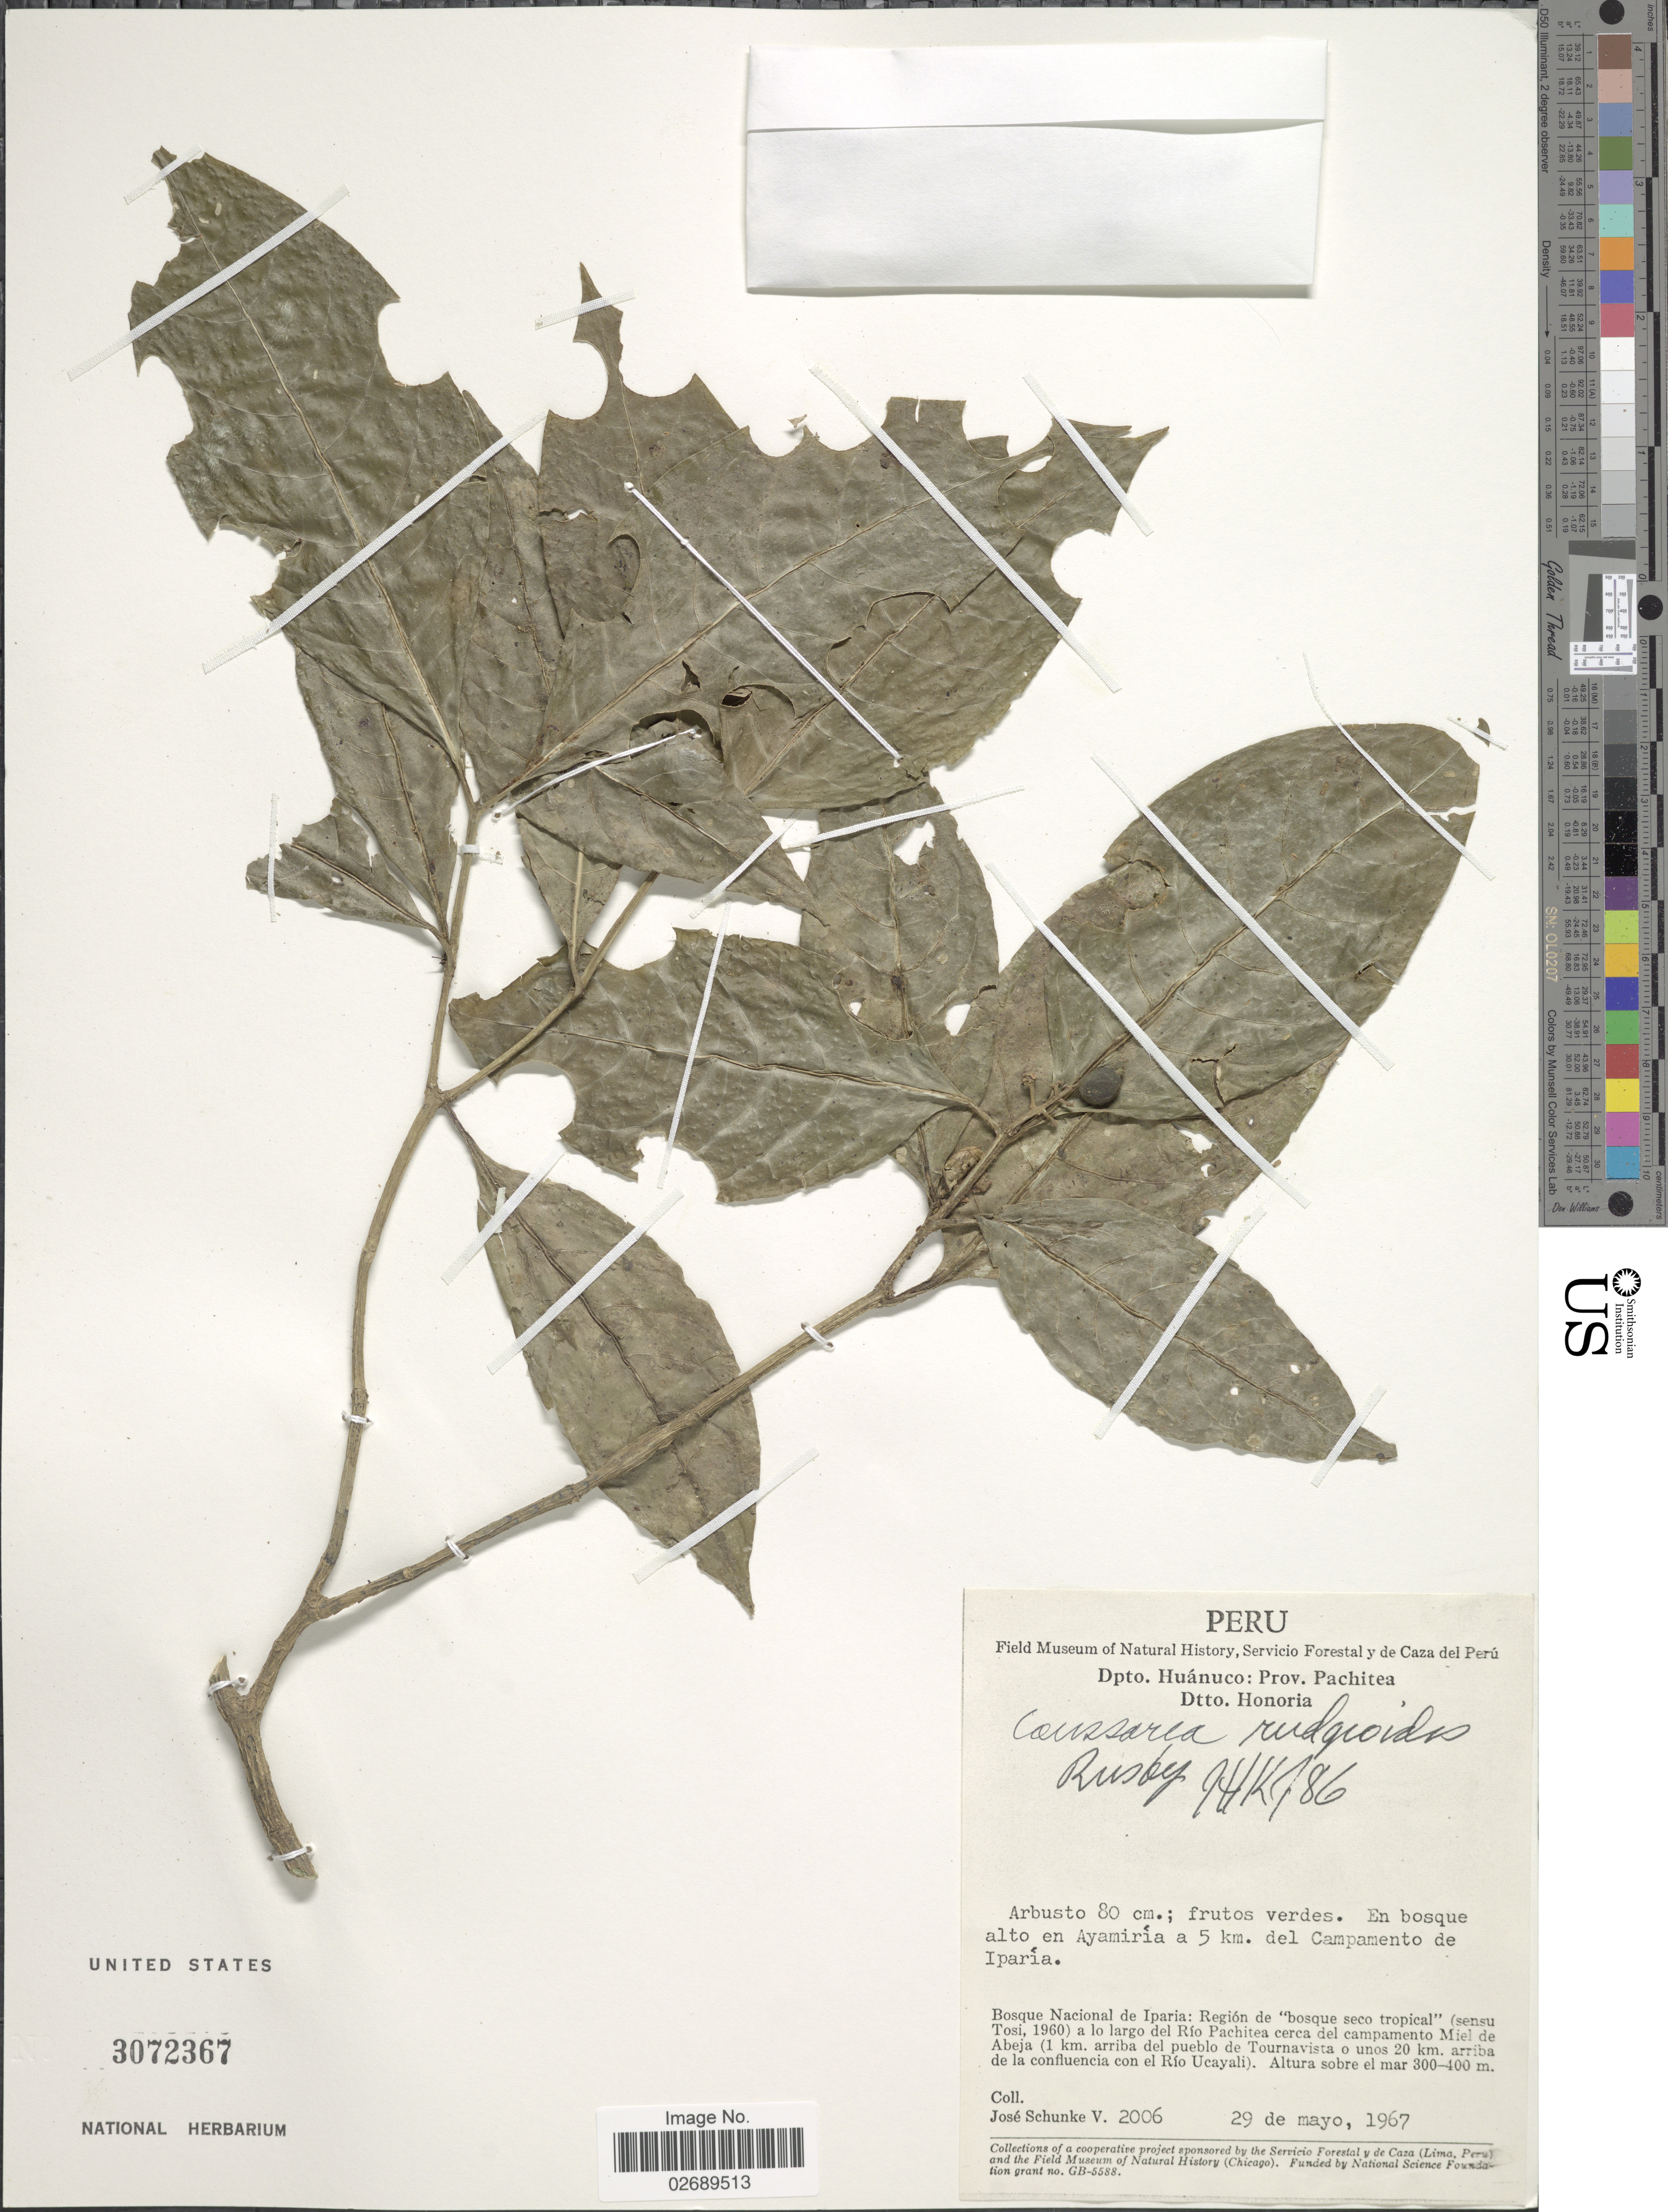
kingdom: Plantae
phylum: Tracheophyta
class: Magnoliopsida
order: Gentianales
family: Rubiaceae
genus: Coussarea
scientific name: Coussarea rudgeoides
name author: Rusby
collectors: J. Schunke Vigo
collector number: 2006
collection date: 1967-05-29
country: Peru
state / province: Huánuco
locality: Dpto. Huánuco: Prov. Pachitea. Dtto. Honoria. En bosque alto en Ayamiria a 5 km. del Campamento de Iparia. Bosque Nacional de Iparai: Region de "bosque seco tropical"a lo largo del Rio Pachitea cerca del campamento Miel de Abeja (1 km. arriba del pueblo de Tournavista o unos 20 km. arriba de la confluencia con el Rio Ucayali).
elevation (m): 300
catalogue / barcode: US 3072367